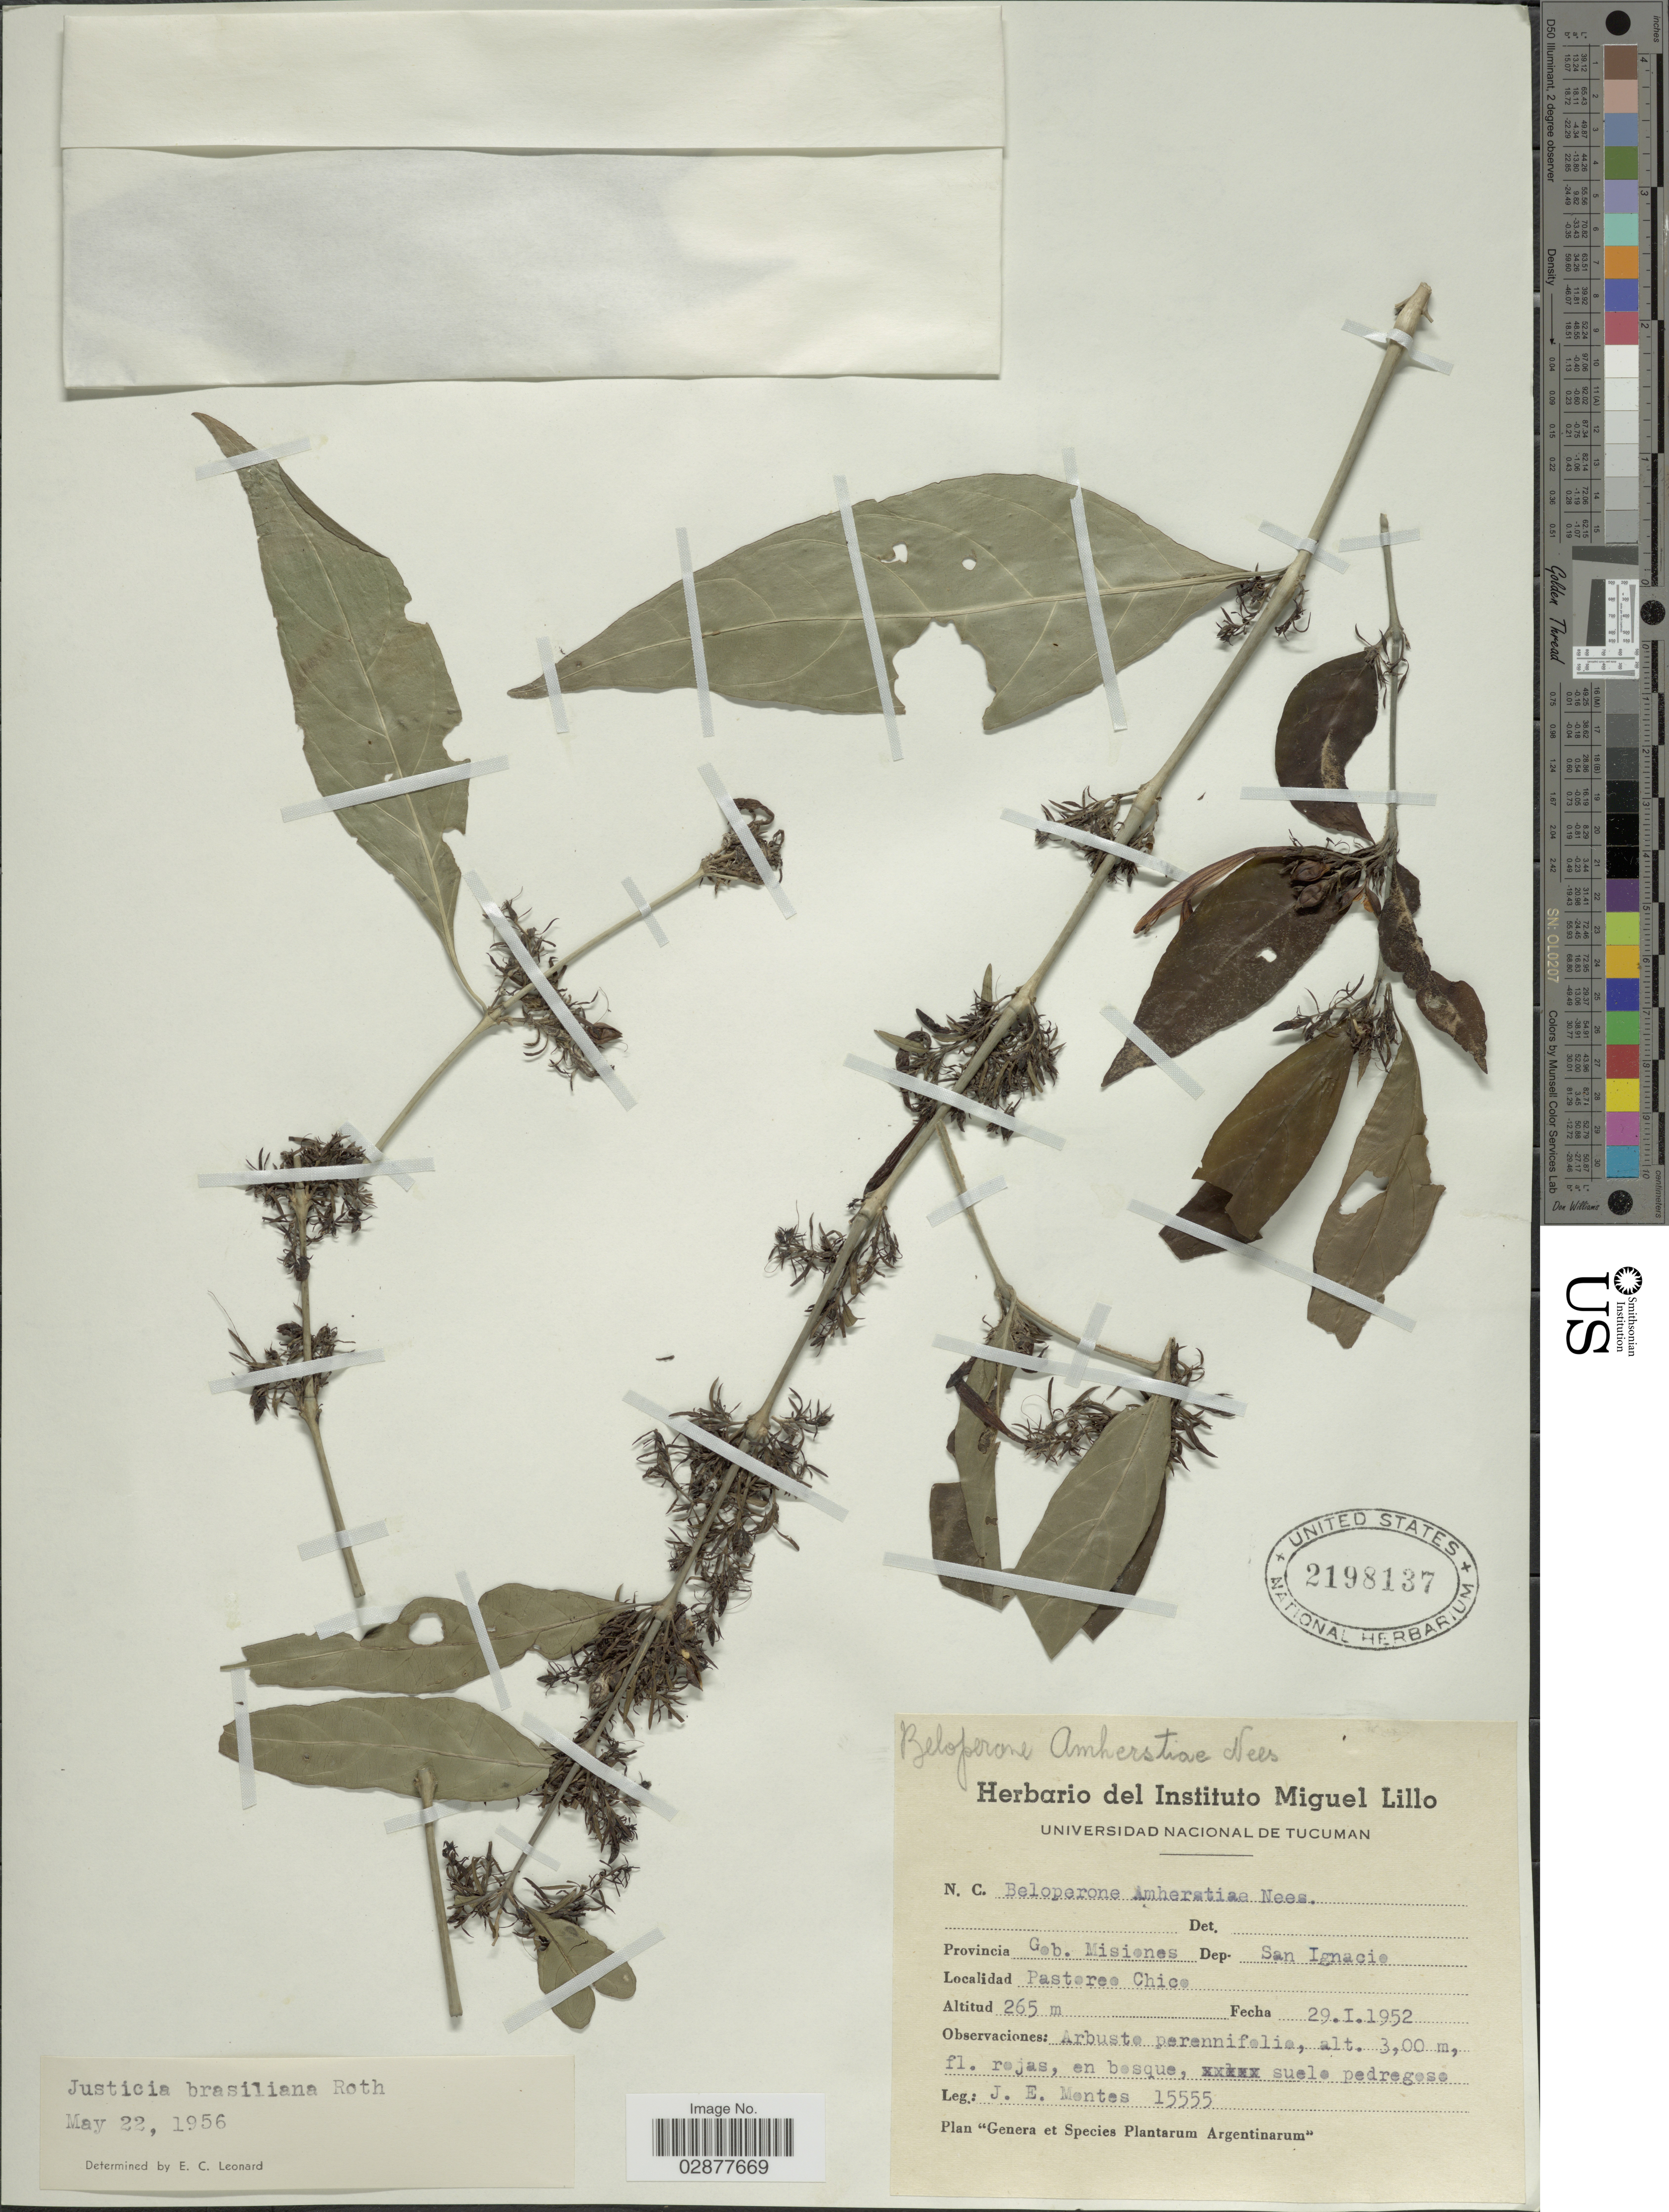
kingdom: Plantae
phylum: Tracheophyta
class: Magnoliopsida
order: Lamiales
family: Acanthaceae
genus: Justicia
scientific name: Justicia brasiliana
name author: Roth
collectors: J. E. Montes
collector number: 15555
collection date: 1952-01-29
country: Argentina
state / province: Misiones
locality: Provincia Gob. Misiones, Dep. San Ignacio. Pastores Chico.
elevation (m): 265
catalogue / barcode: US 2198137